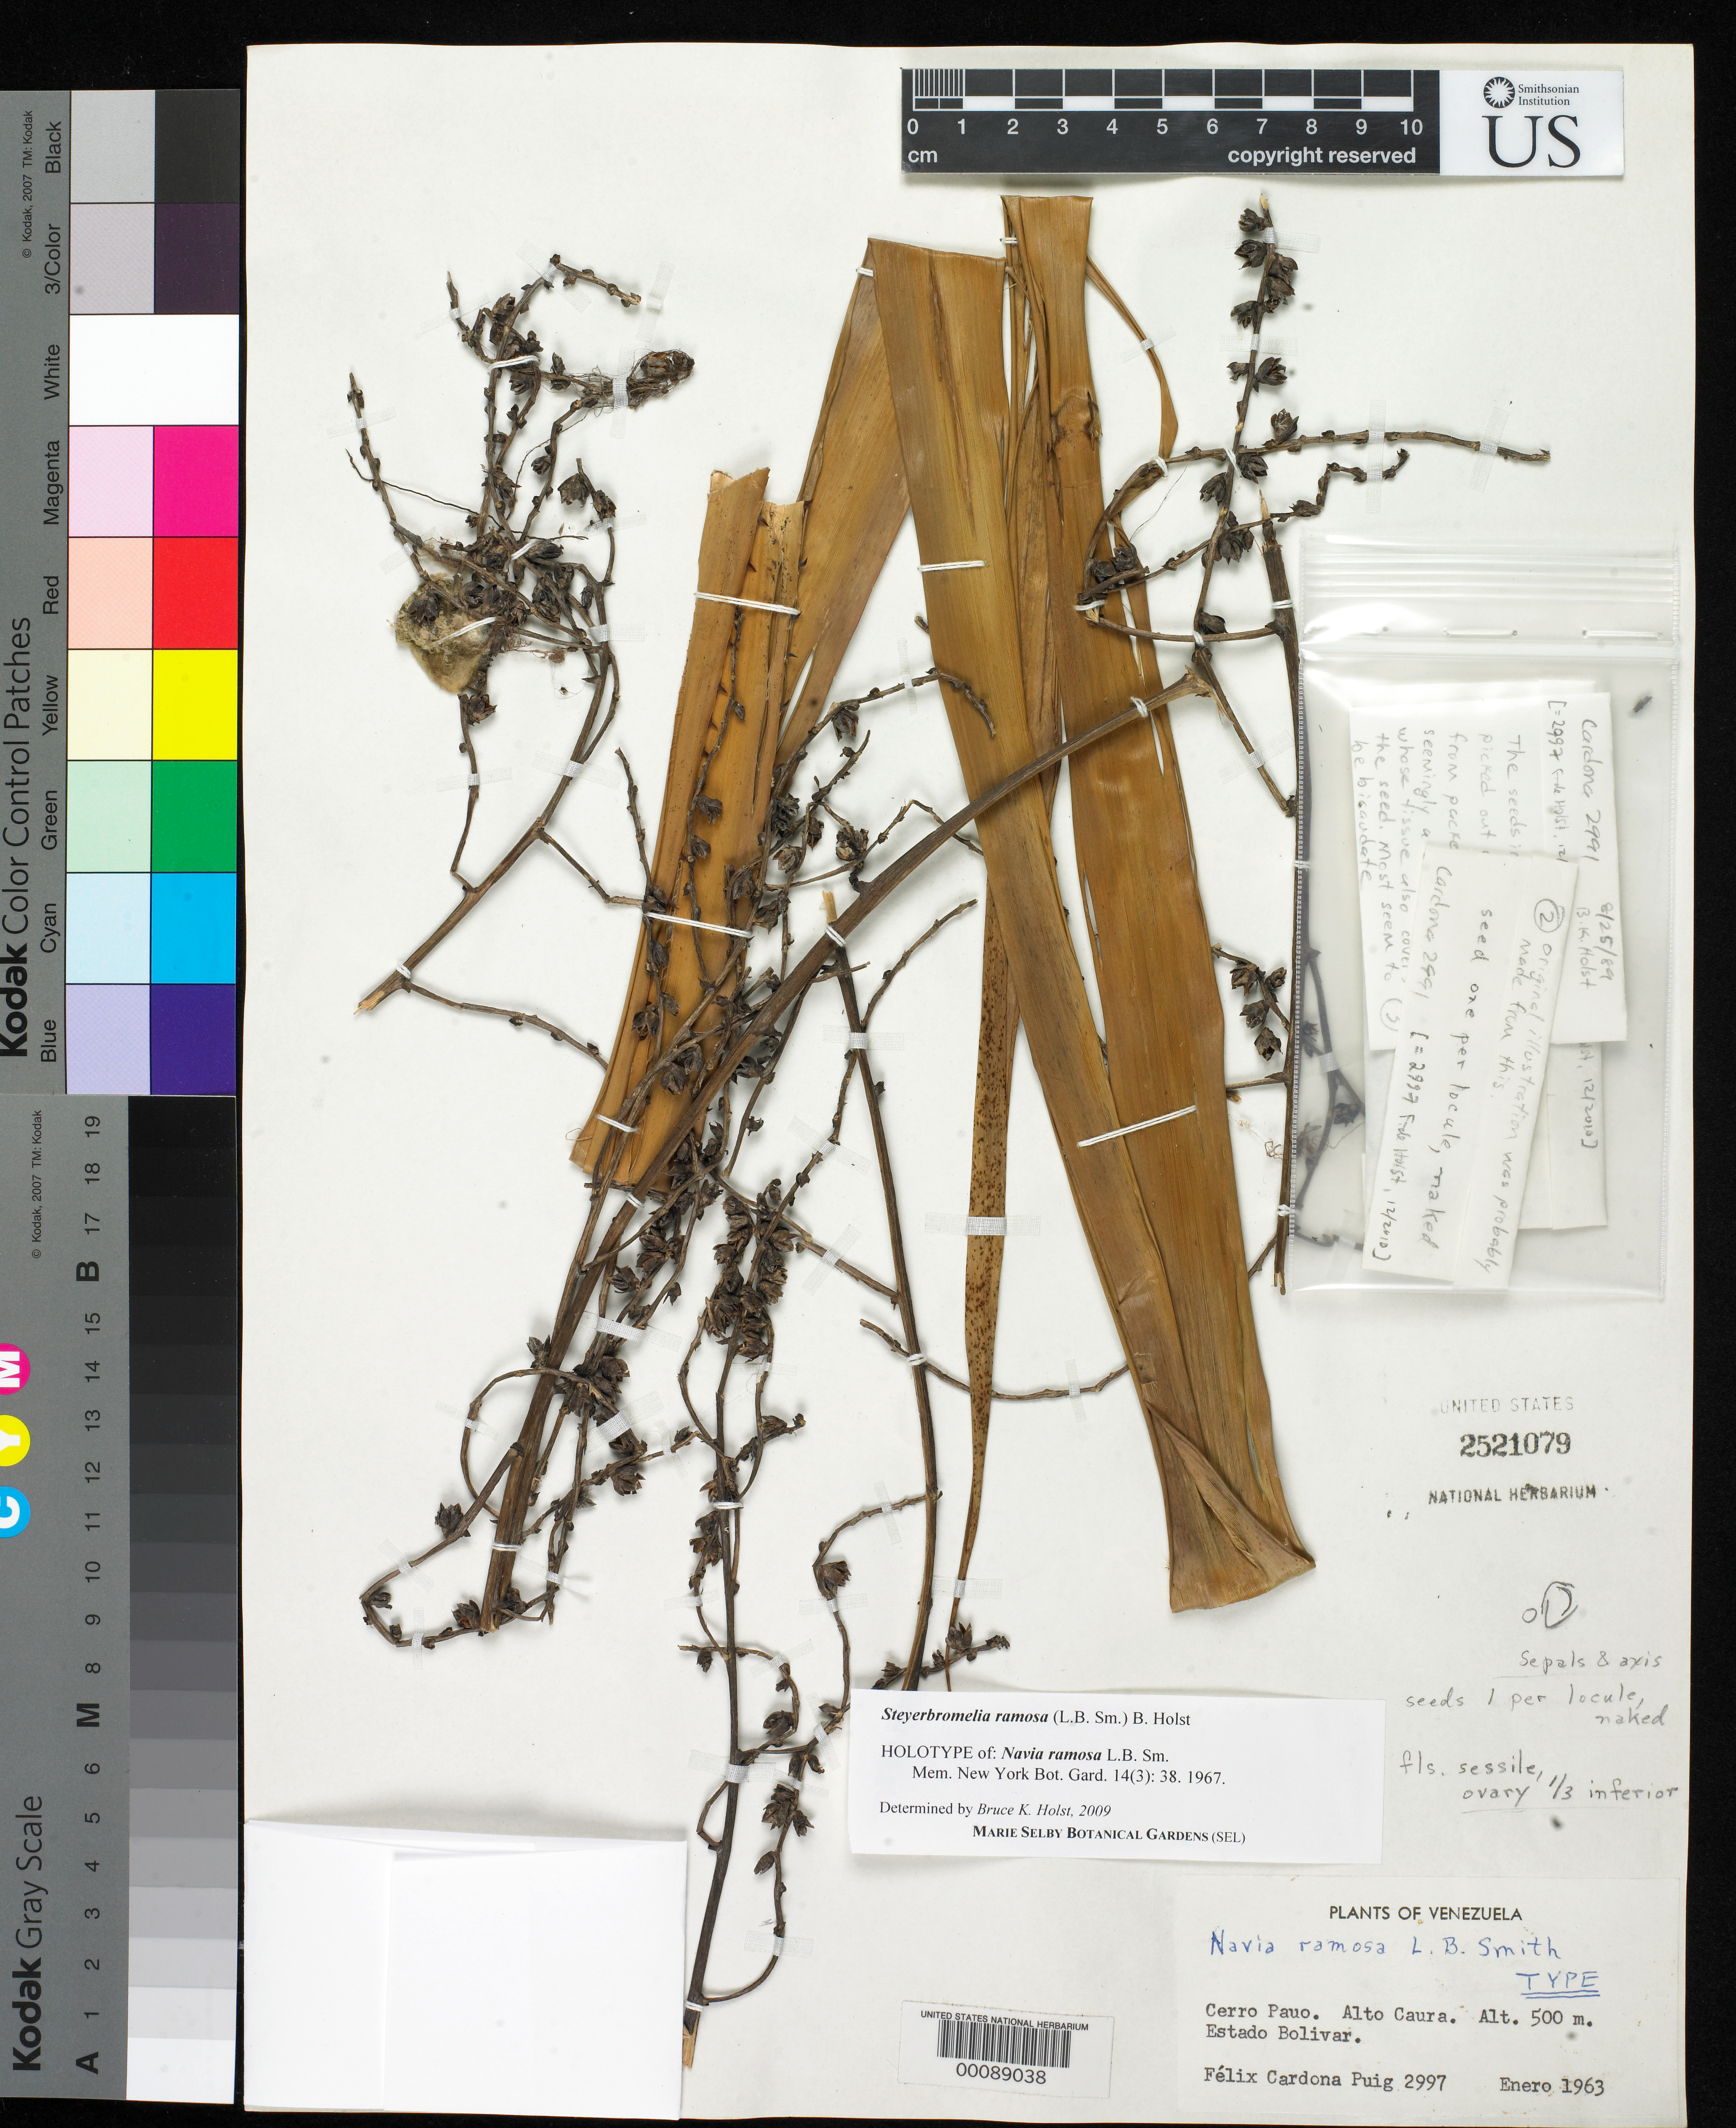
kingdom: Plantae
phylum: Tracheophyta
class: Liliopsida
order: Poales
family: Bromeliaceae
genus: Navia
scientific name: Navia ramosa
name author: L.B. Sm.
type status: Holotype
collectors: F. Cardona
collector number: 2997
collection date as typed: Jan 1963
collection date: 1963-01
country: Venezuela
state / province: Bolivar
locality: Cerro Pauo, Alta Caura. [Alto Caura?]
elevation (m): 500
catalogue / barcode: US 2521079